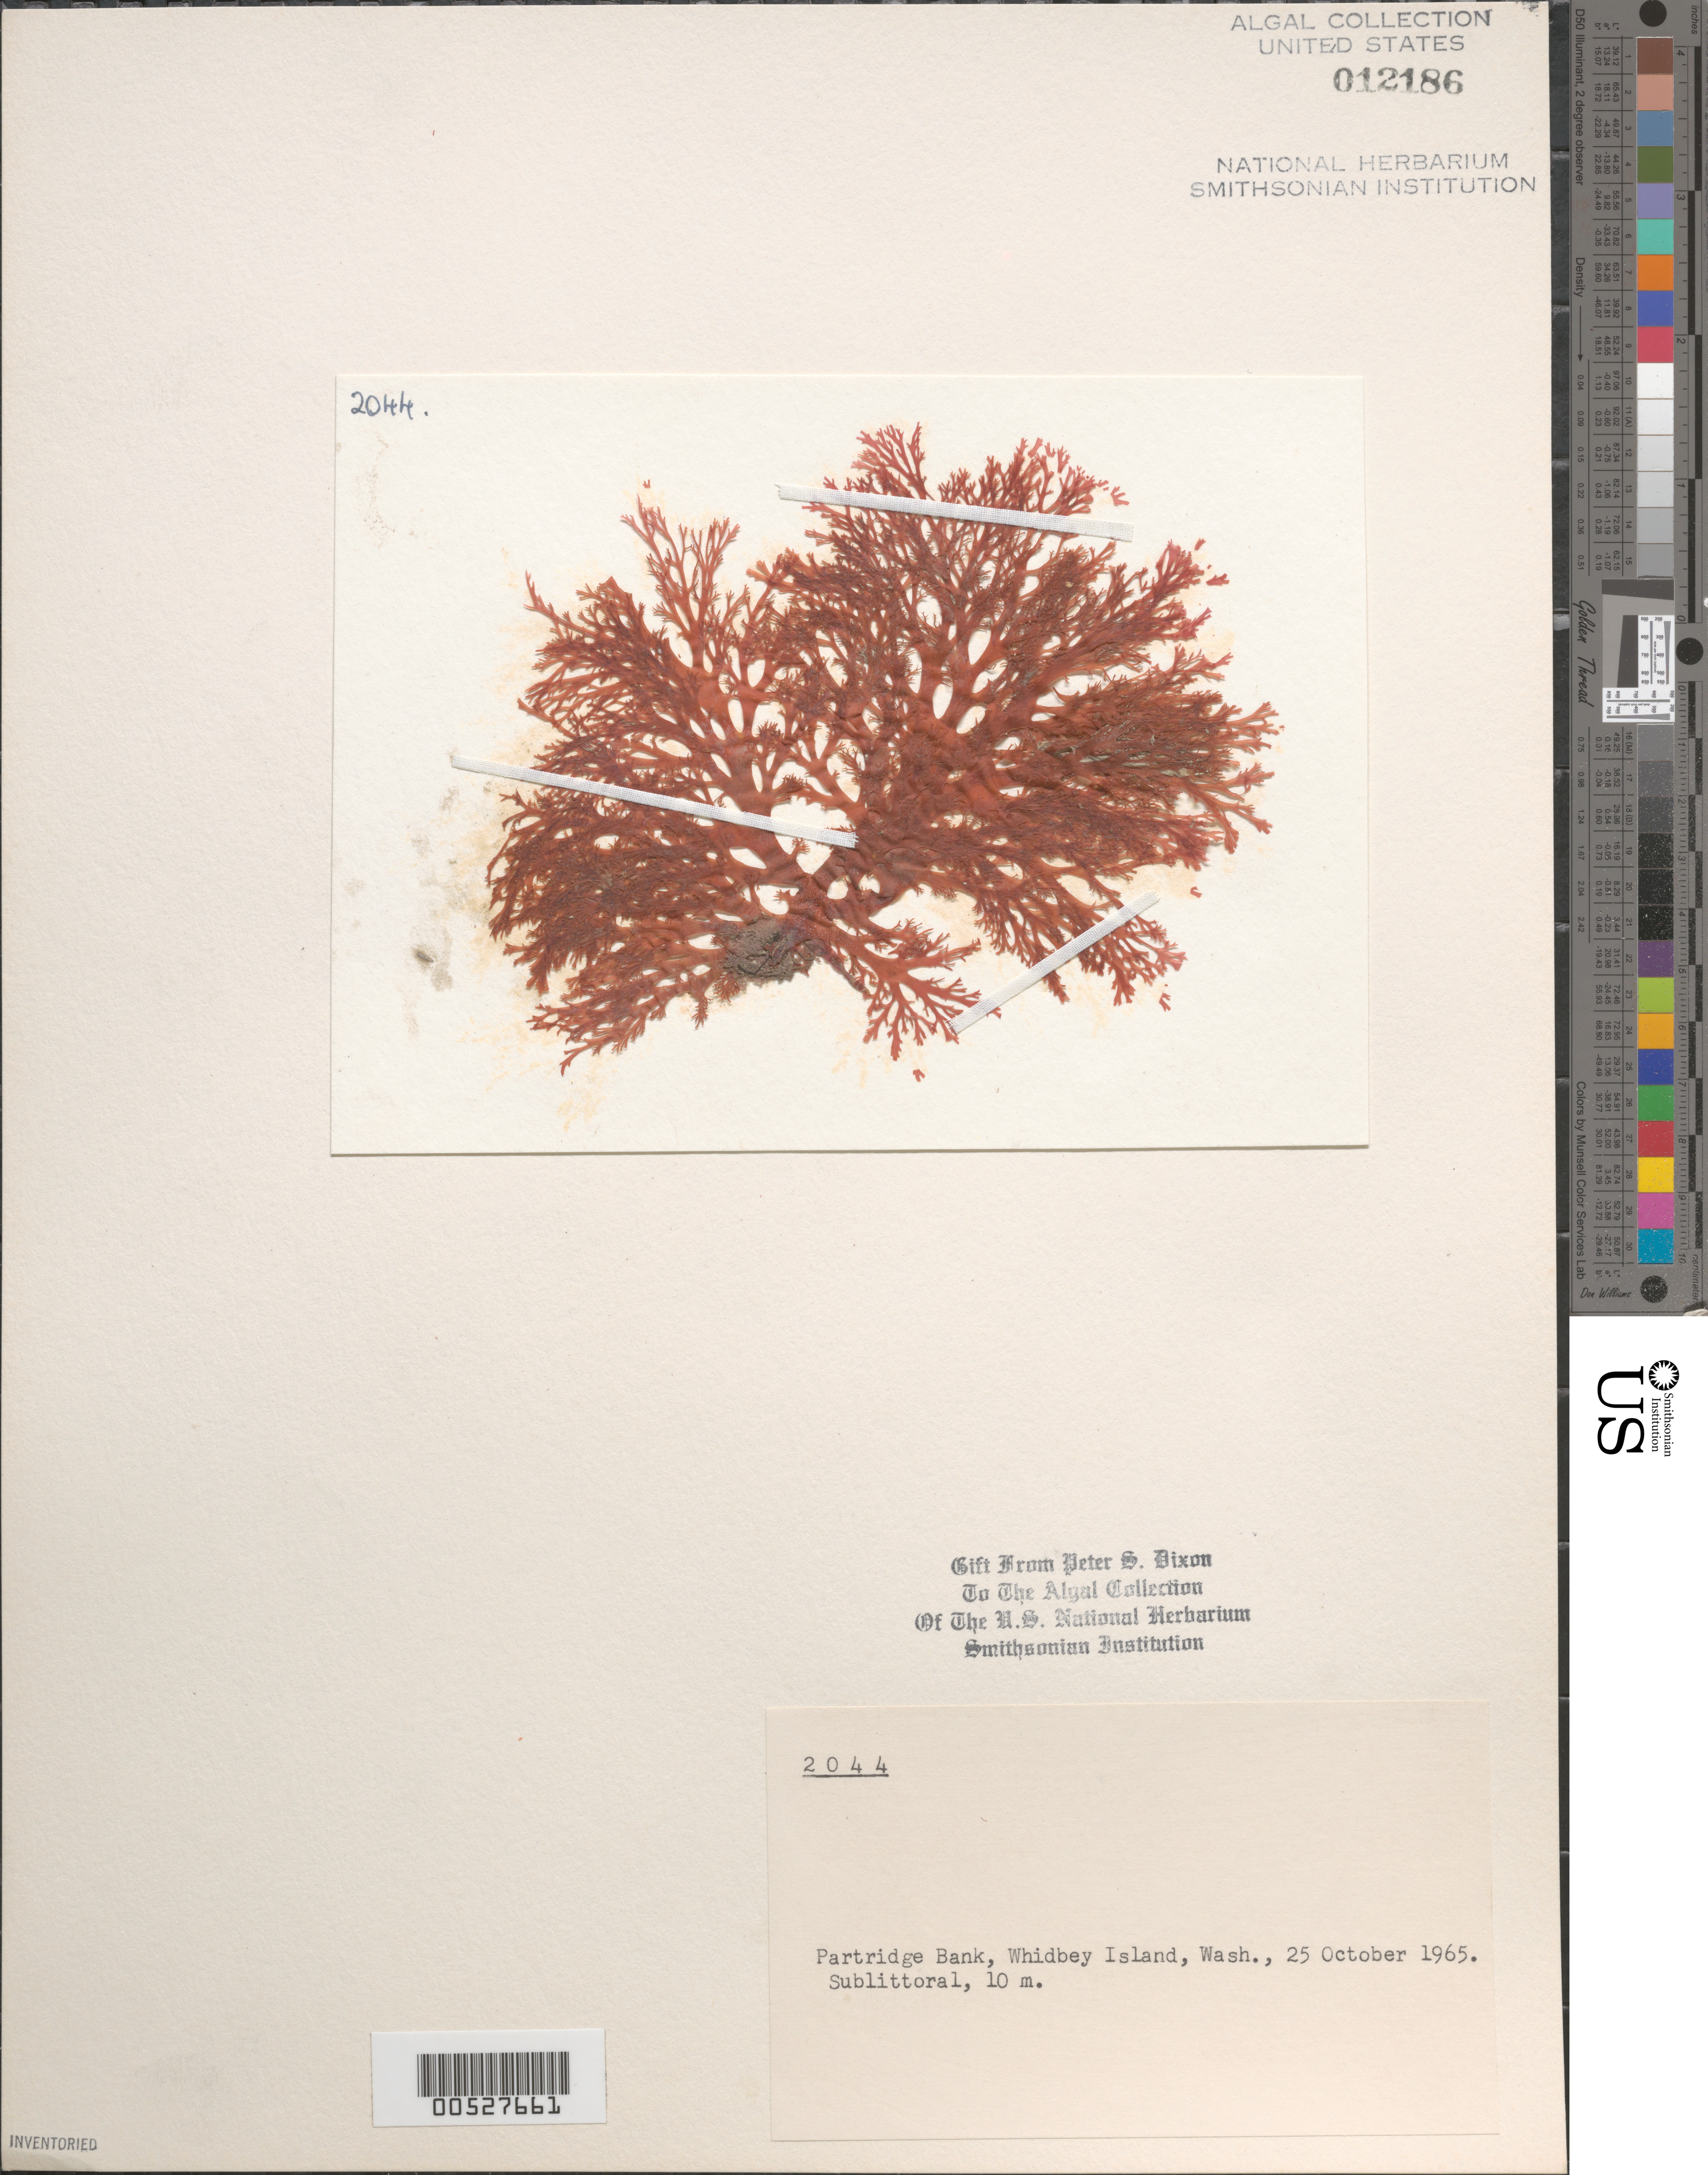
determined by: Dixon, P. S.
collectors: P. S. Dixon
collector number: PSD 2044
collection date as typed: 25 Oct 1965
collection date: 1965-10-25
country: United States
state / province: Washington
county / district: Island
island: Whidbey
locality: Partridge Bank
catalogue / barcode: US 12186